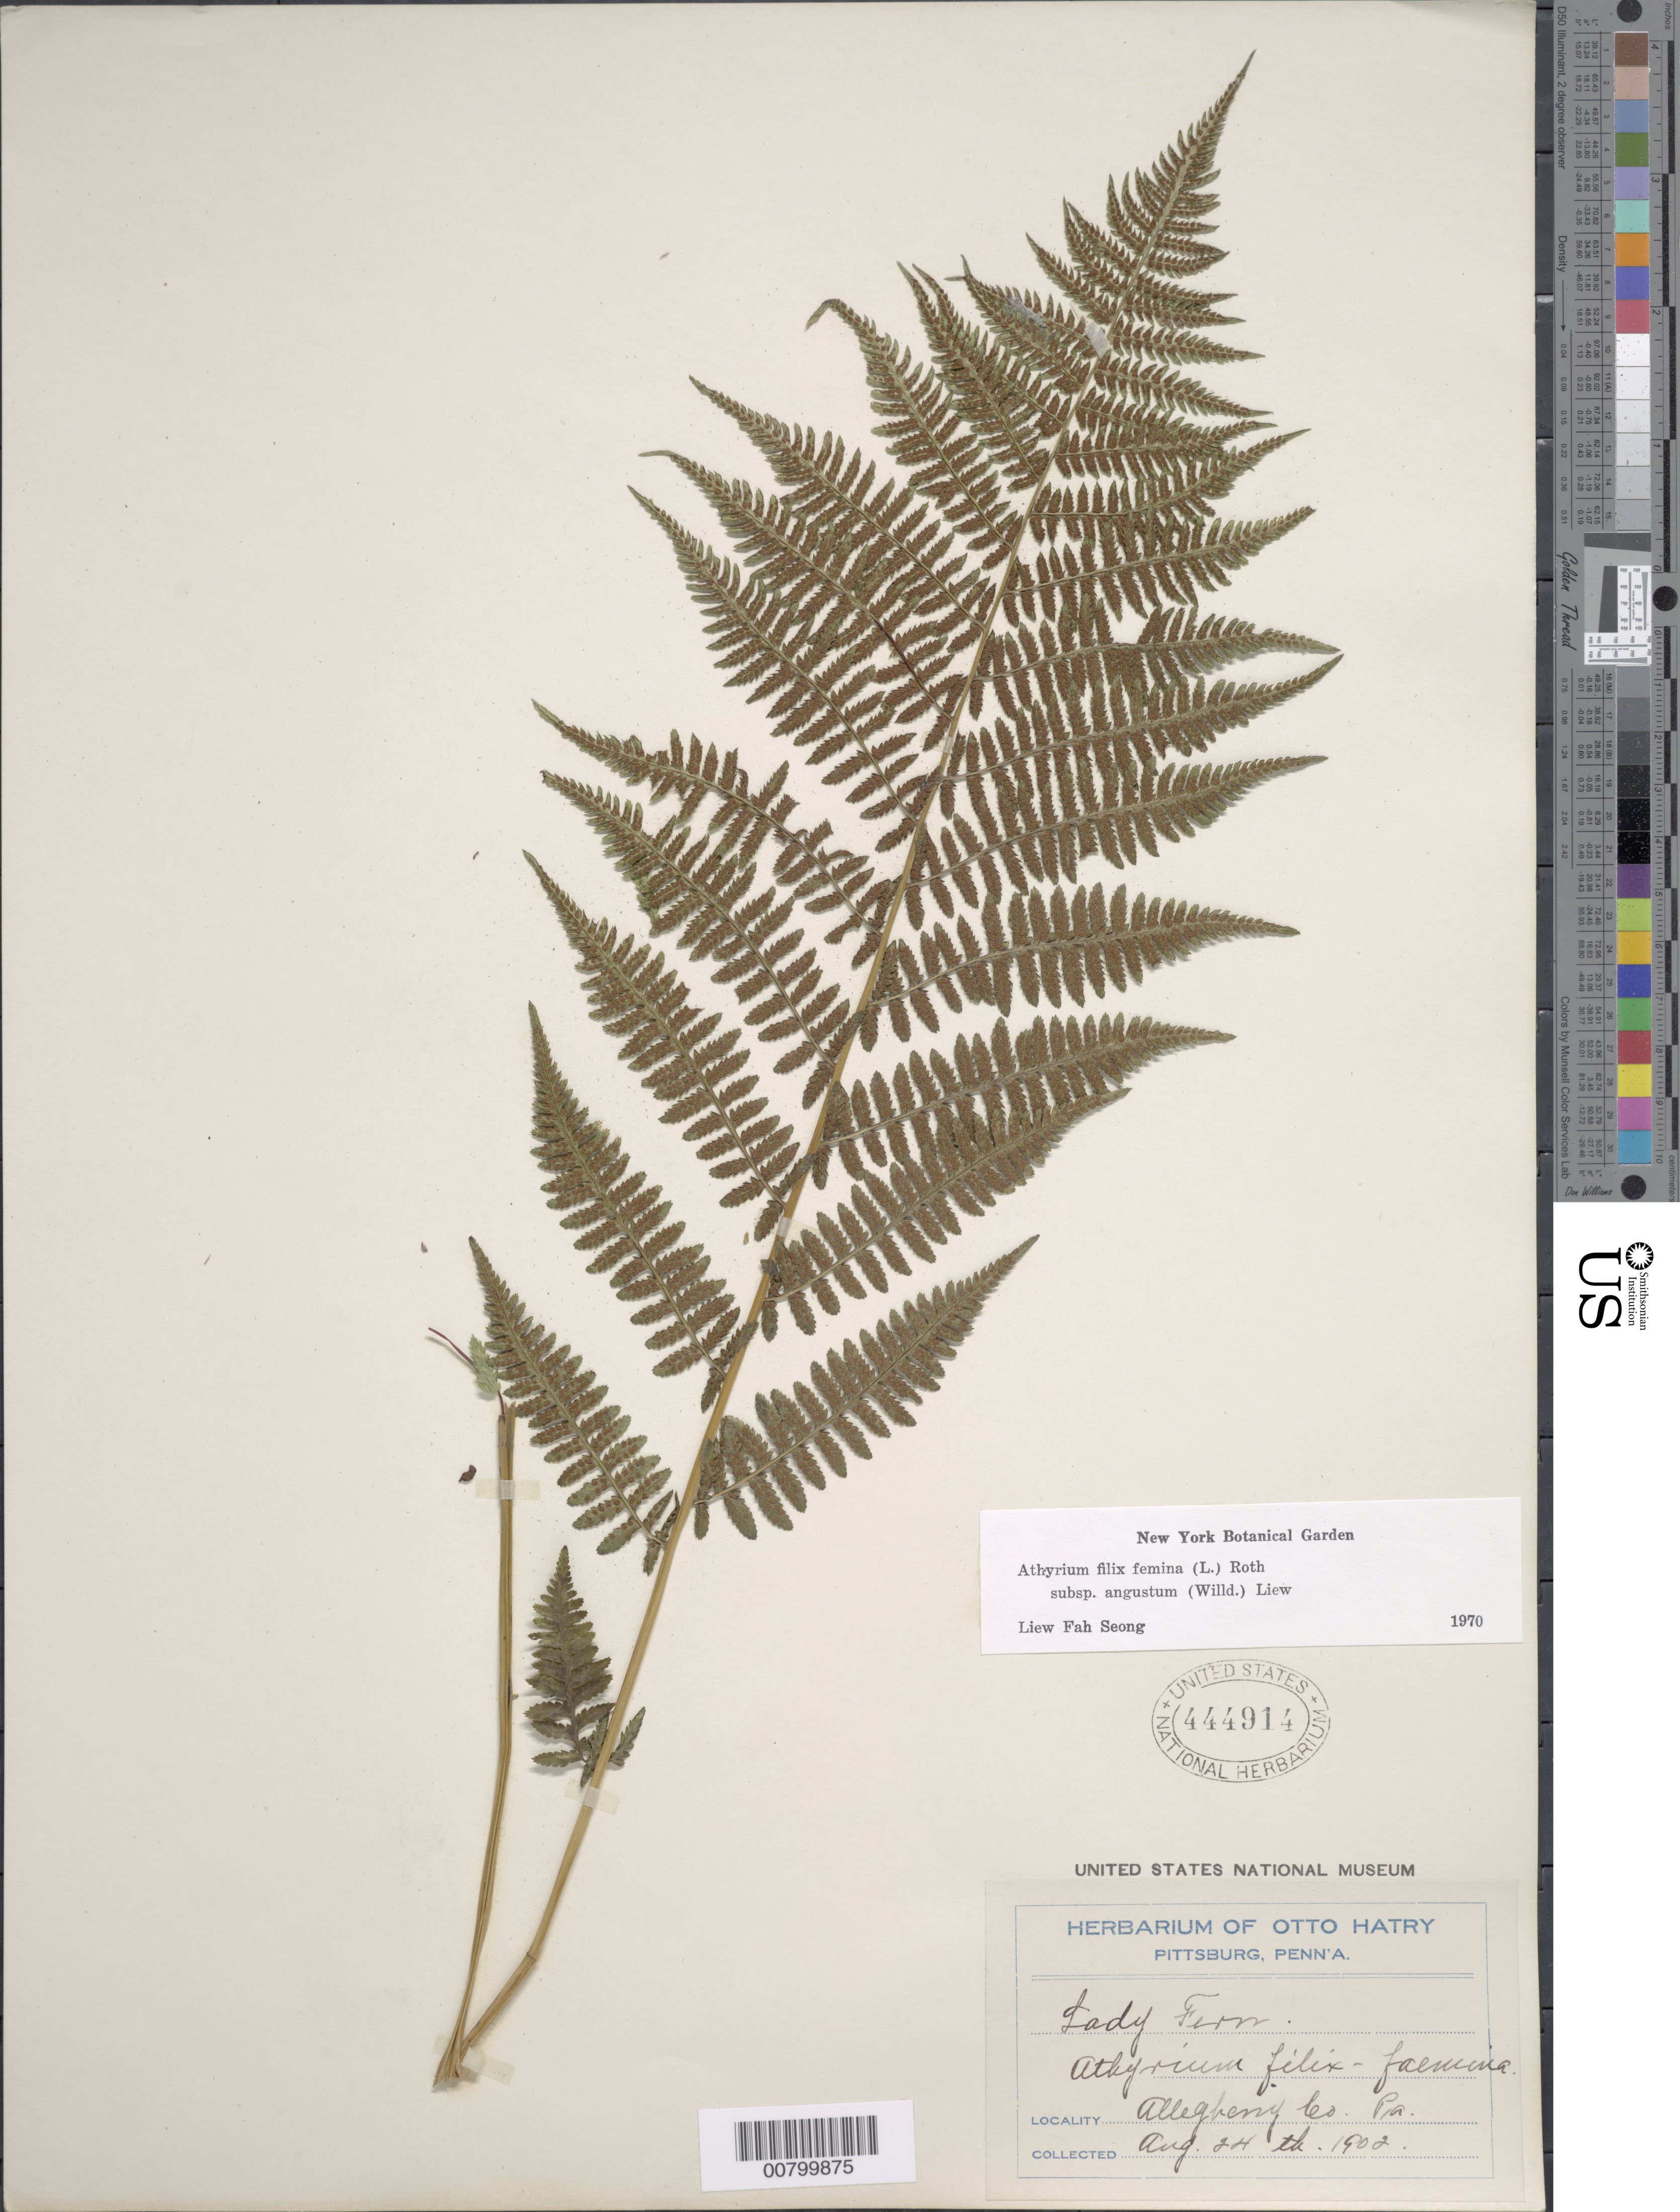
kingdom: Plantae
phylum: Tracheophyta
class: Polypodiopsida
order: Polypodiales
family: Athyriaceae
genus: Athyrium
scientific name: Athyrium filix-femina subsp. angustatum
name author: (Willd.) R.T. Clausen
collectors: ex herb. Otto Hatry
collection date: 1902-08-24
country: United States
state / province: Pennsylvania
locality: Allegheny Co., Pa.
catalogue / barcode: US 444914